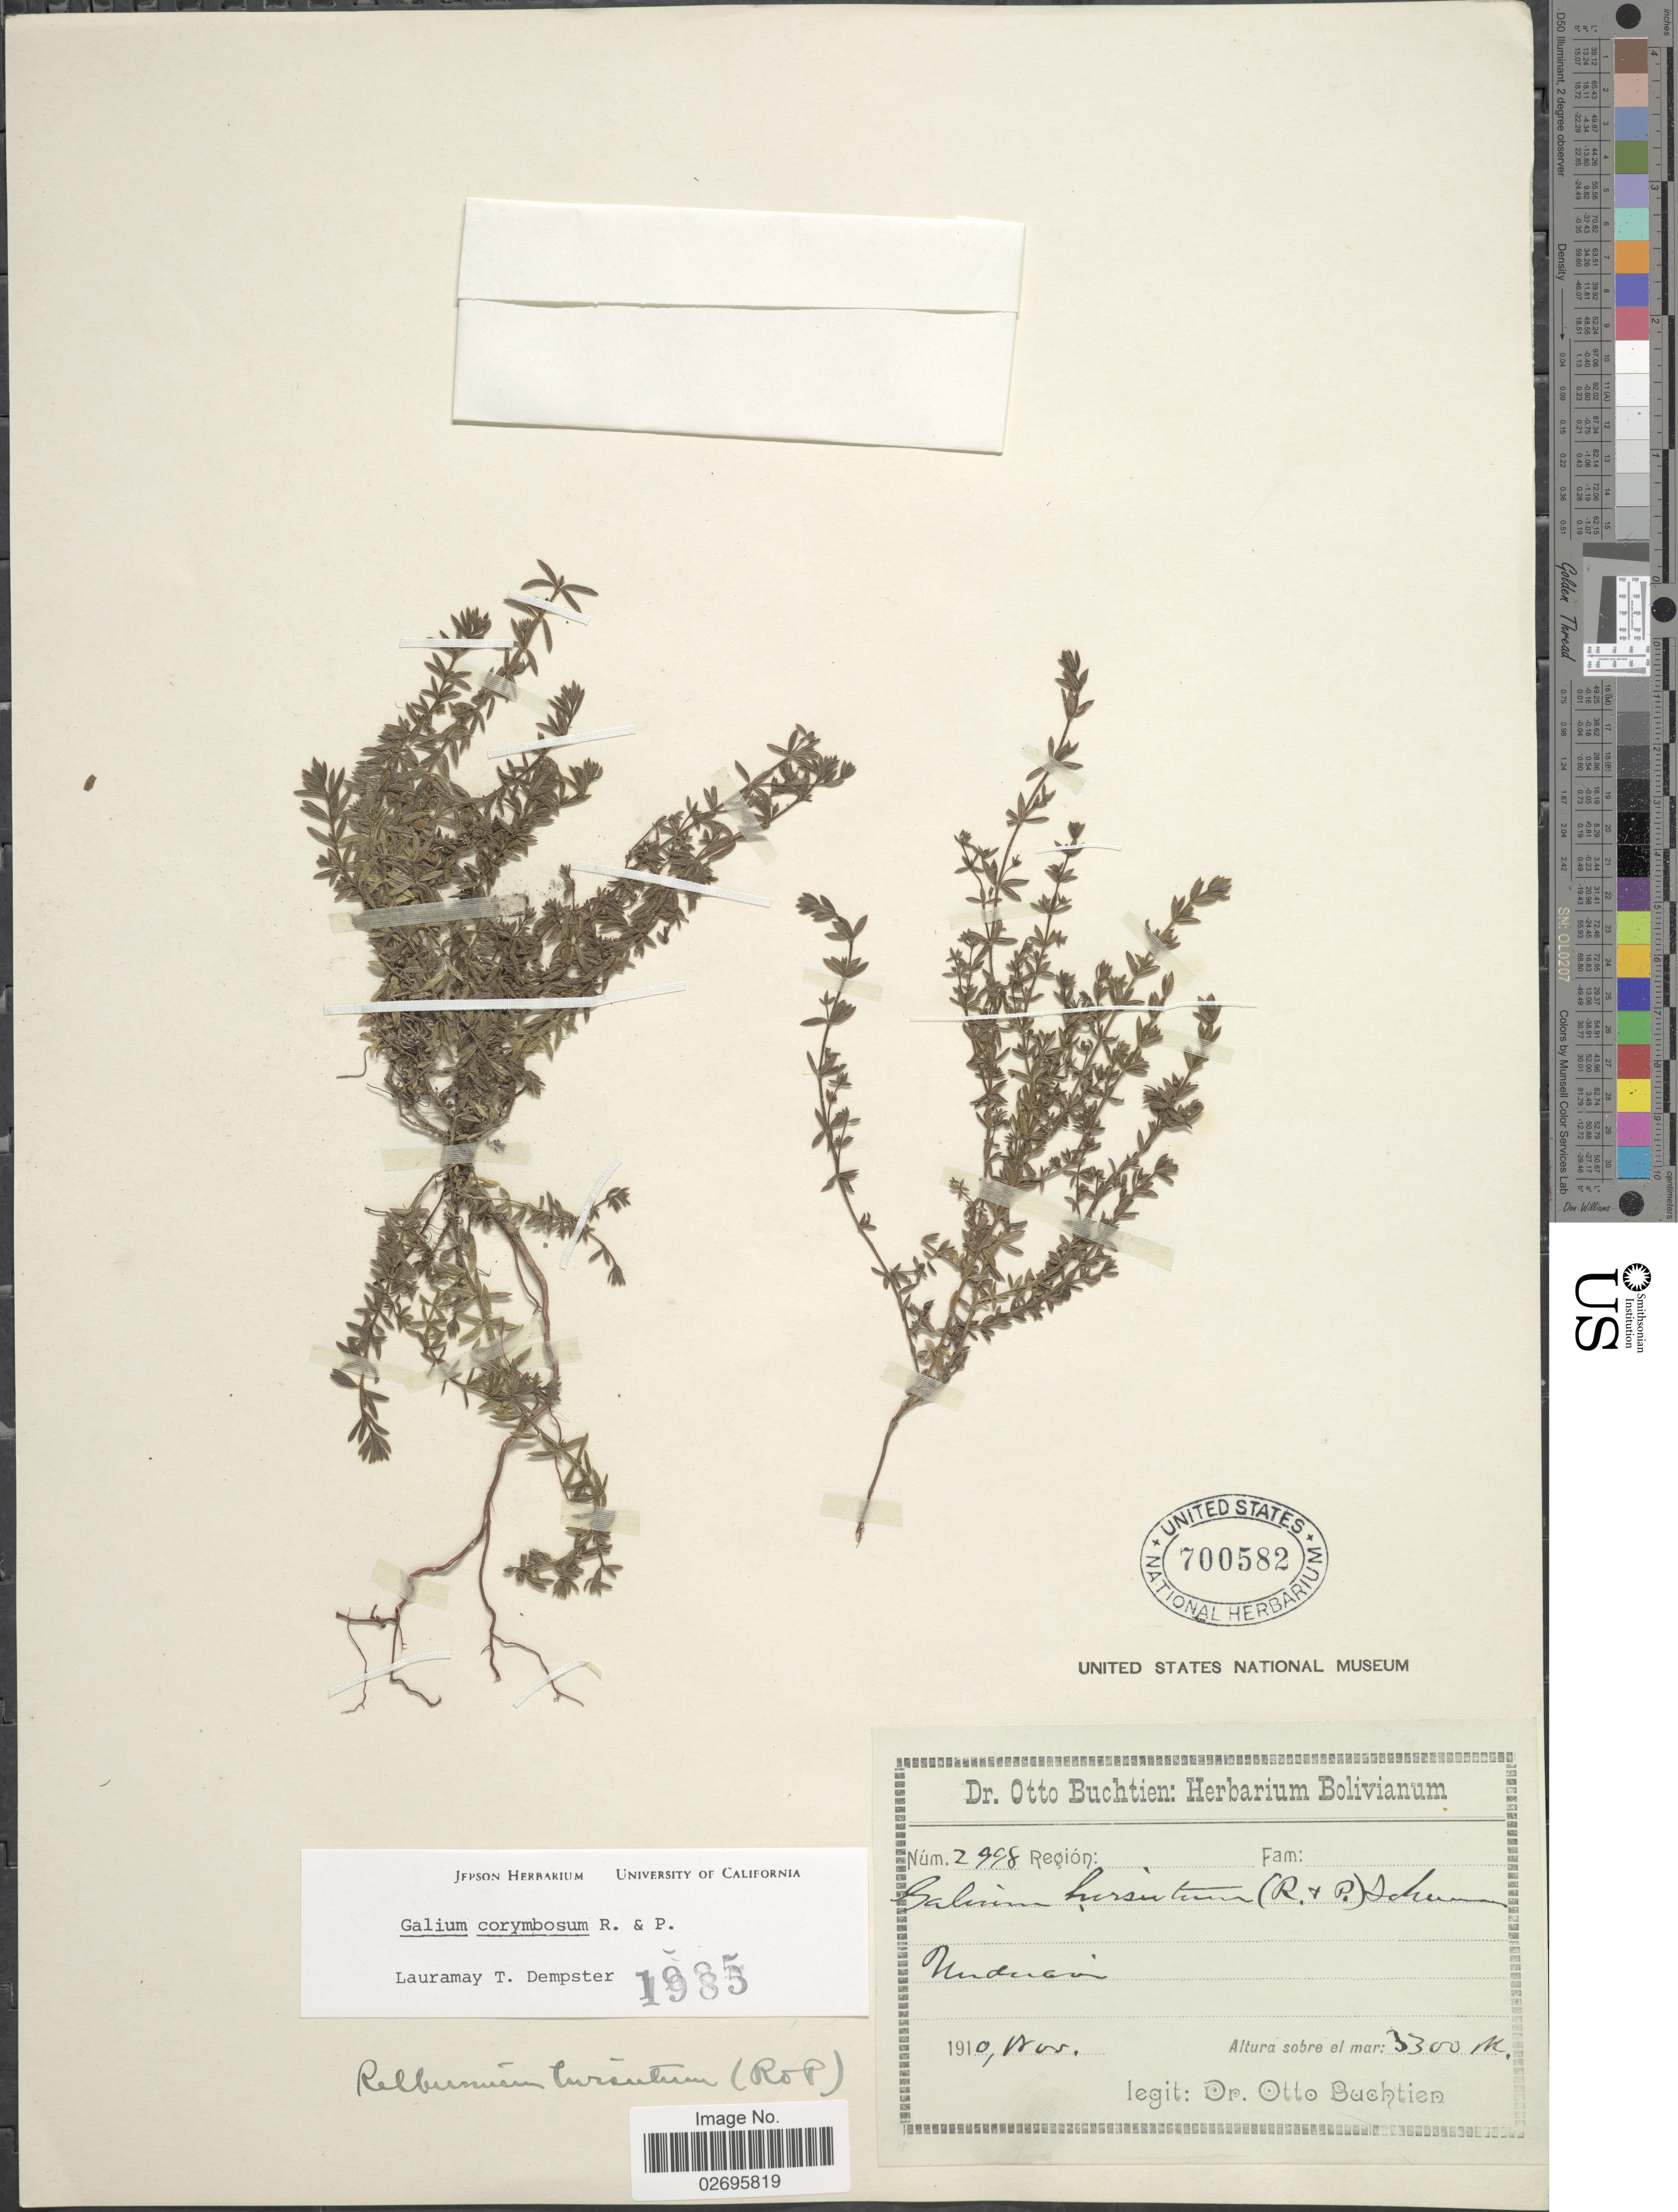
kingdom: Plantae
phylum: Tracheophyta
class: Magnoliopsida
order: Gentianales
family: Rubiaceae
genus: Galium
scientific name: Galium corymbosum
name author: Ruiz & Pav.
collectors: O. Buchtien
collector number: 2998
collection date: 1910-11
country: Bolivia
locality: Unduavi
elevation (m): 3300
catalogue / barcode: US 700582